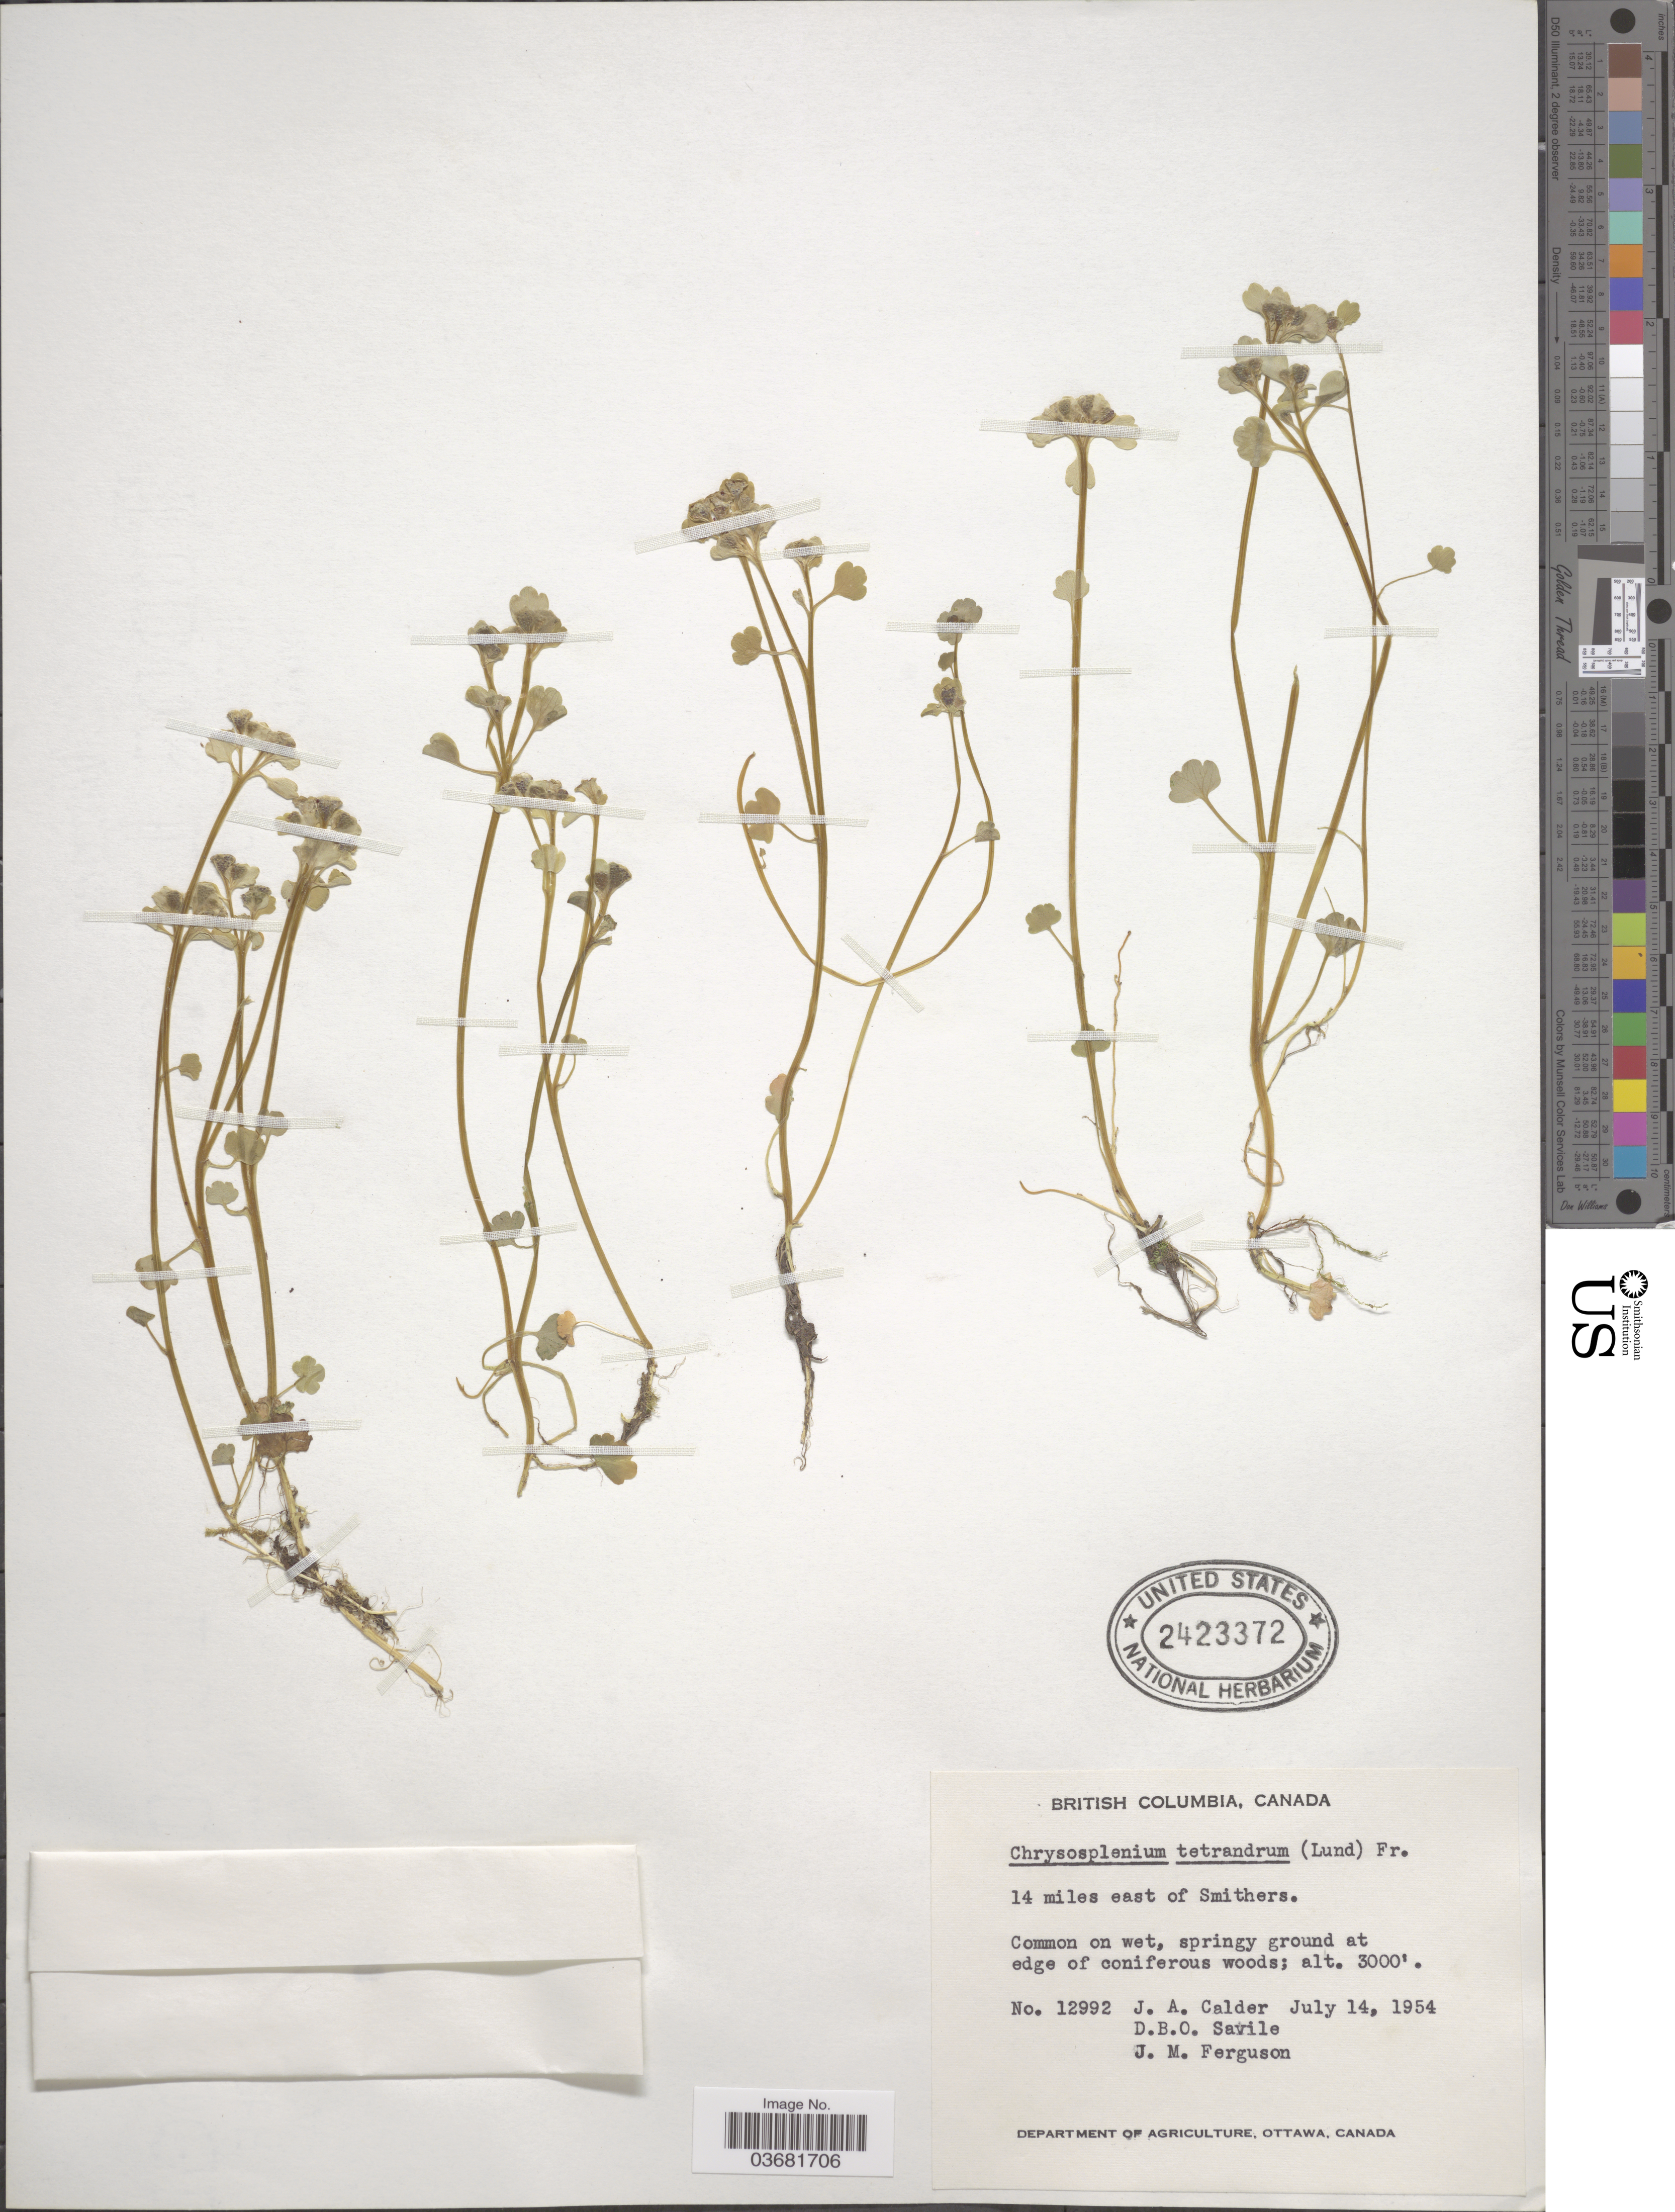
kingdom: Plantae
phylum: Tracheophyta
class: Magnoliopsida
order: Saxifragales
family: Saxifragaceae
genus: Chrysosplenium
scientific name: Chrysosplenium tetrandrum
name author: (N. Lund) Th. Fr.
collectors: J. A. Calder, D. Savile & J. M. Ferguson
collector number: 12992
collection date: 1954-07-14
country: Canada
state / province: British Columbia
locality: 14 miles east of Smithers.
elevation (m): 914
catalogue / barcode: US 2423372